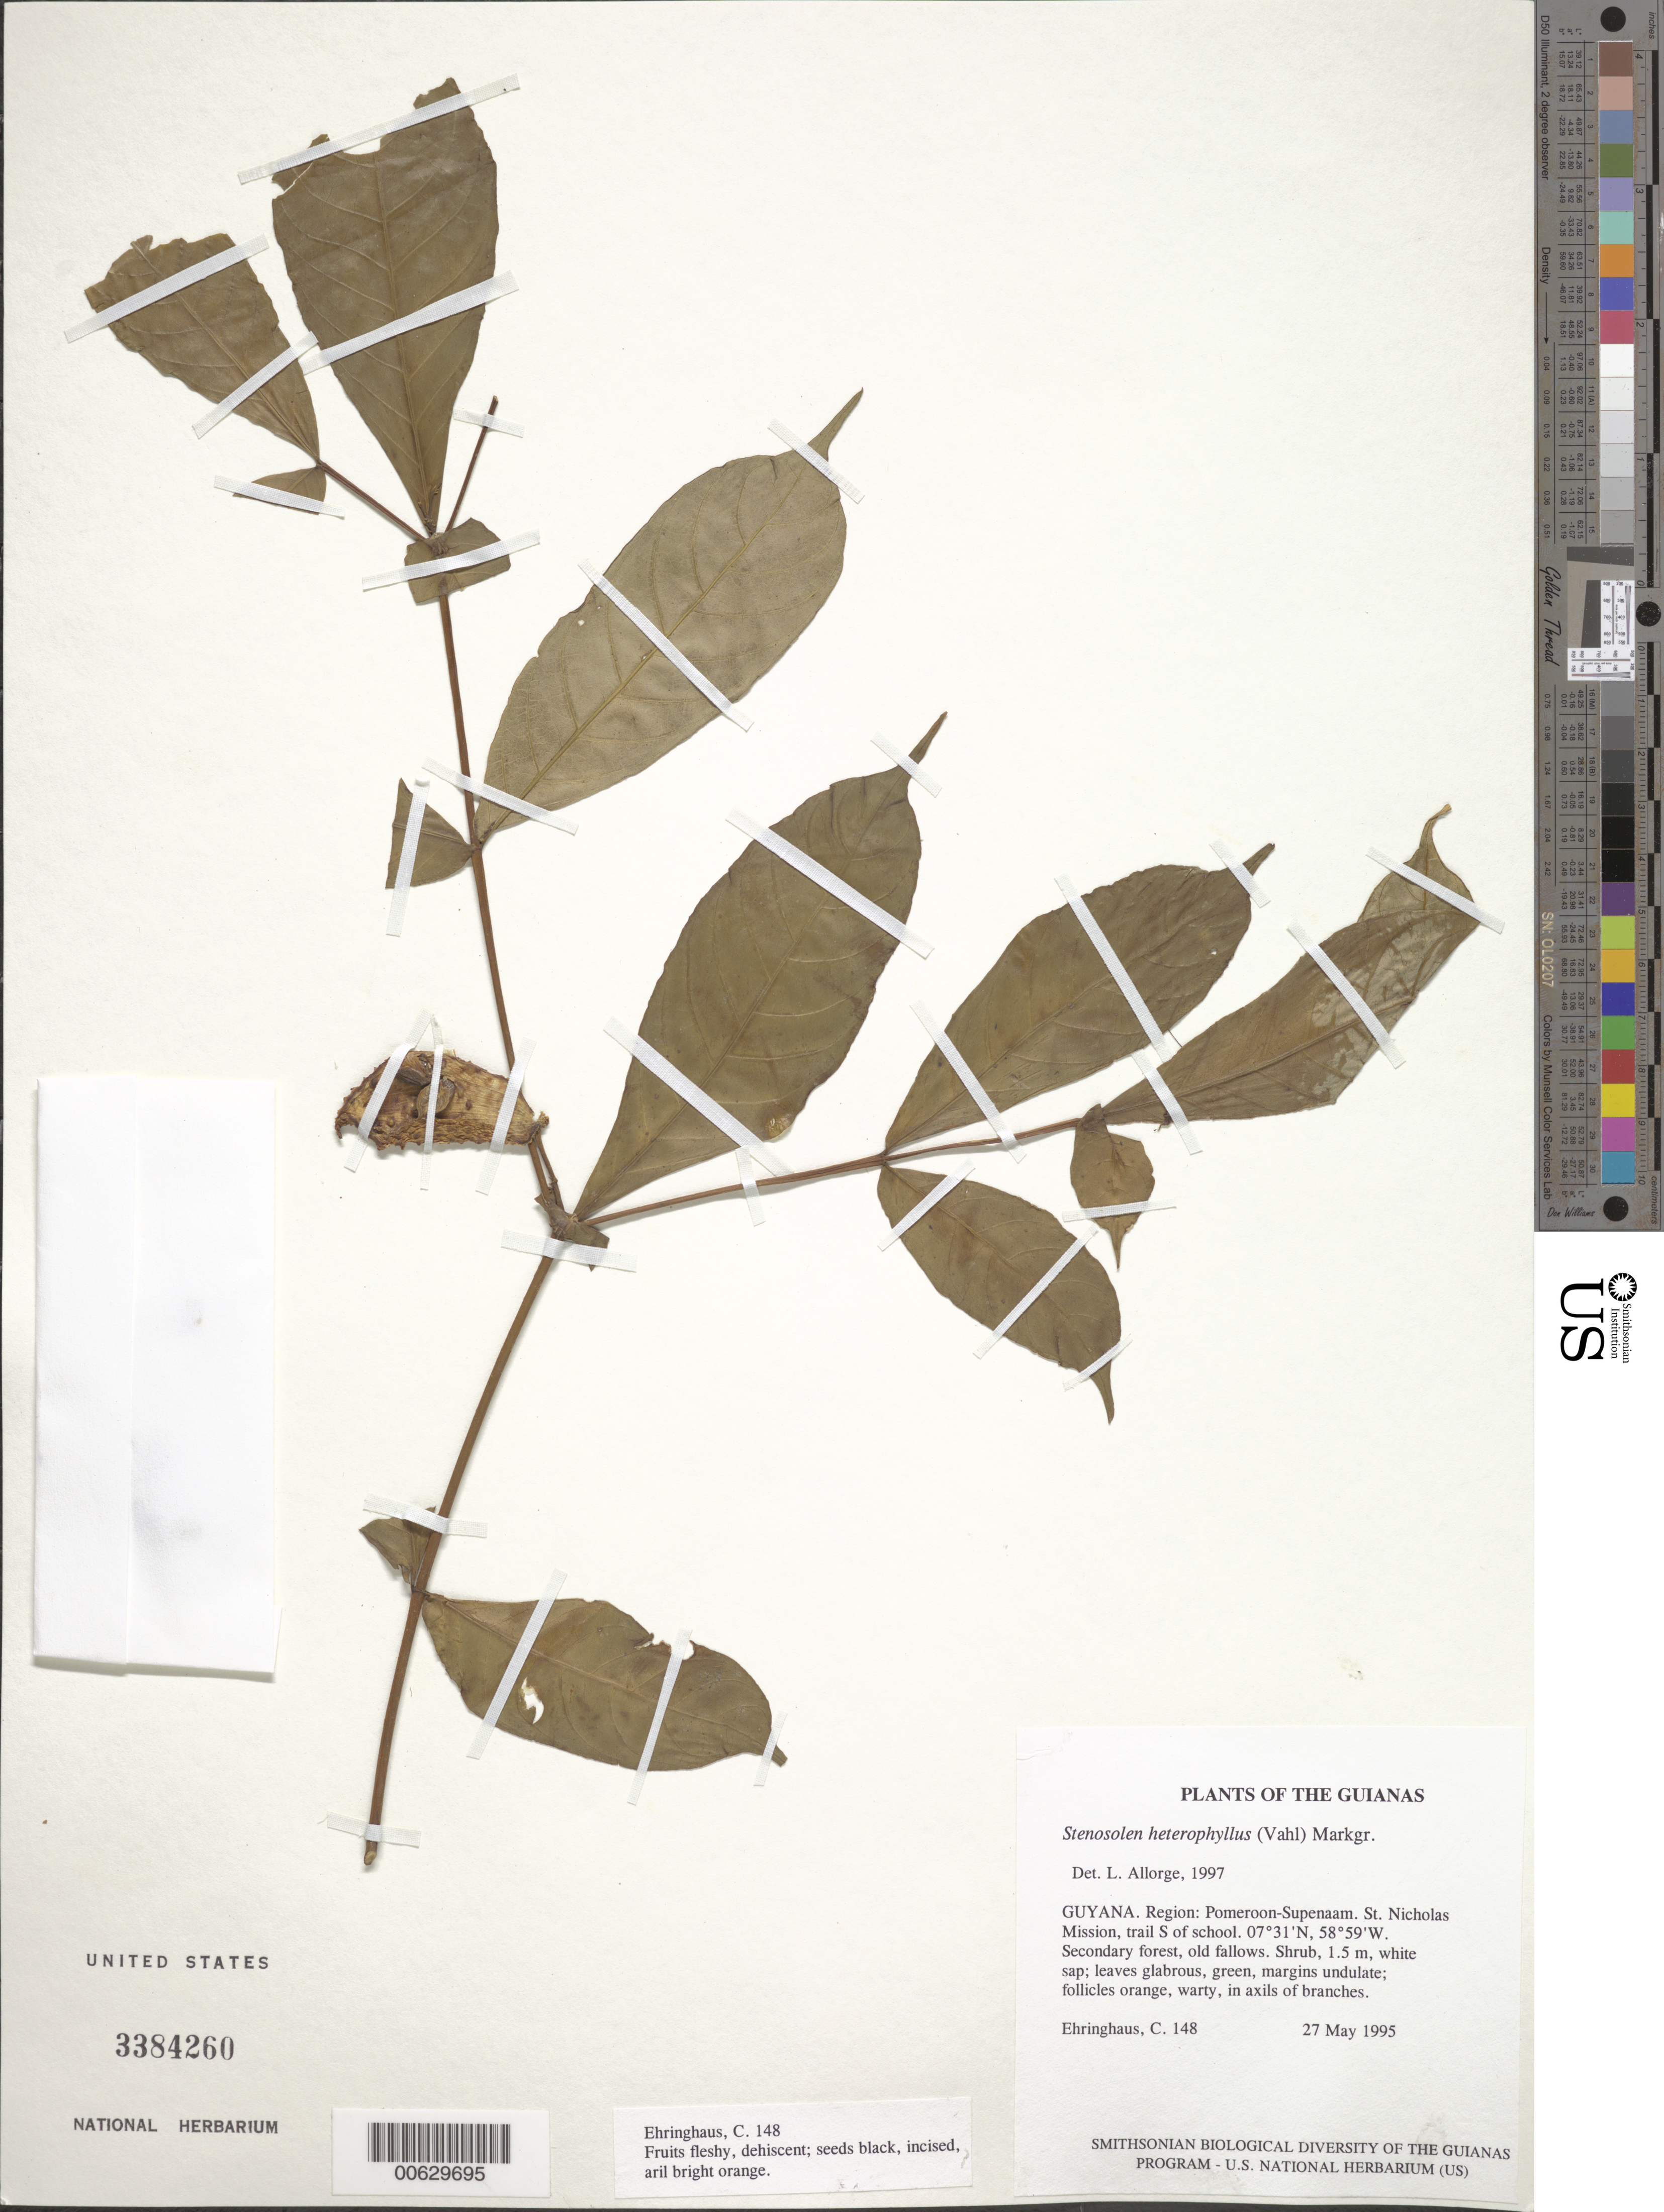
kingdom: Plantae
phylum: Tracheophyta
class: Magnoliopsida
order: Gentianales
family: Apocynaceae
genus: Tabernaemontana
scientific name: Tabernaemontana heterophylla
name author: Vahl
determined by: Allorge, L.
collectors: C. Ehringhaus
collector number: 148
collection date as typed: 27 May 1995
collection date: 1995-05-27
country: Guyana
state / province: Pomeroon-Supenaam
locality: St. Nicholas Mission, trail S of school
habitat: Secondary forest, old fallows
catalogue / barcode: US 3384260